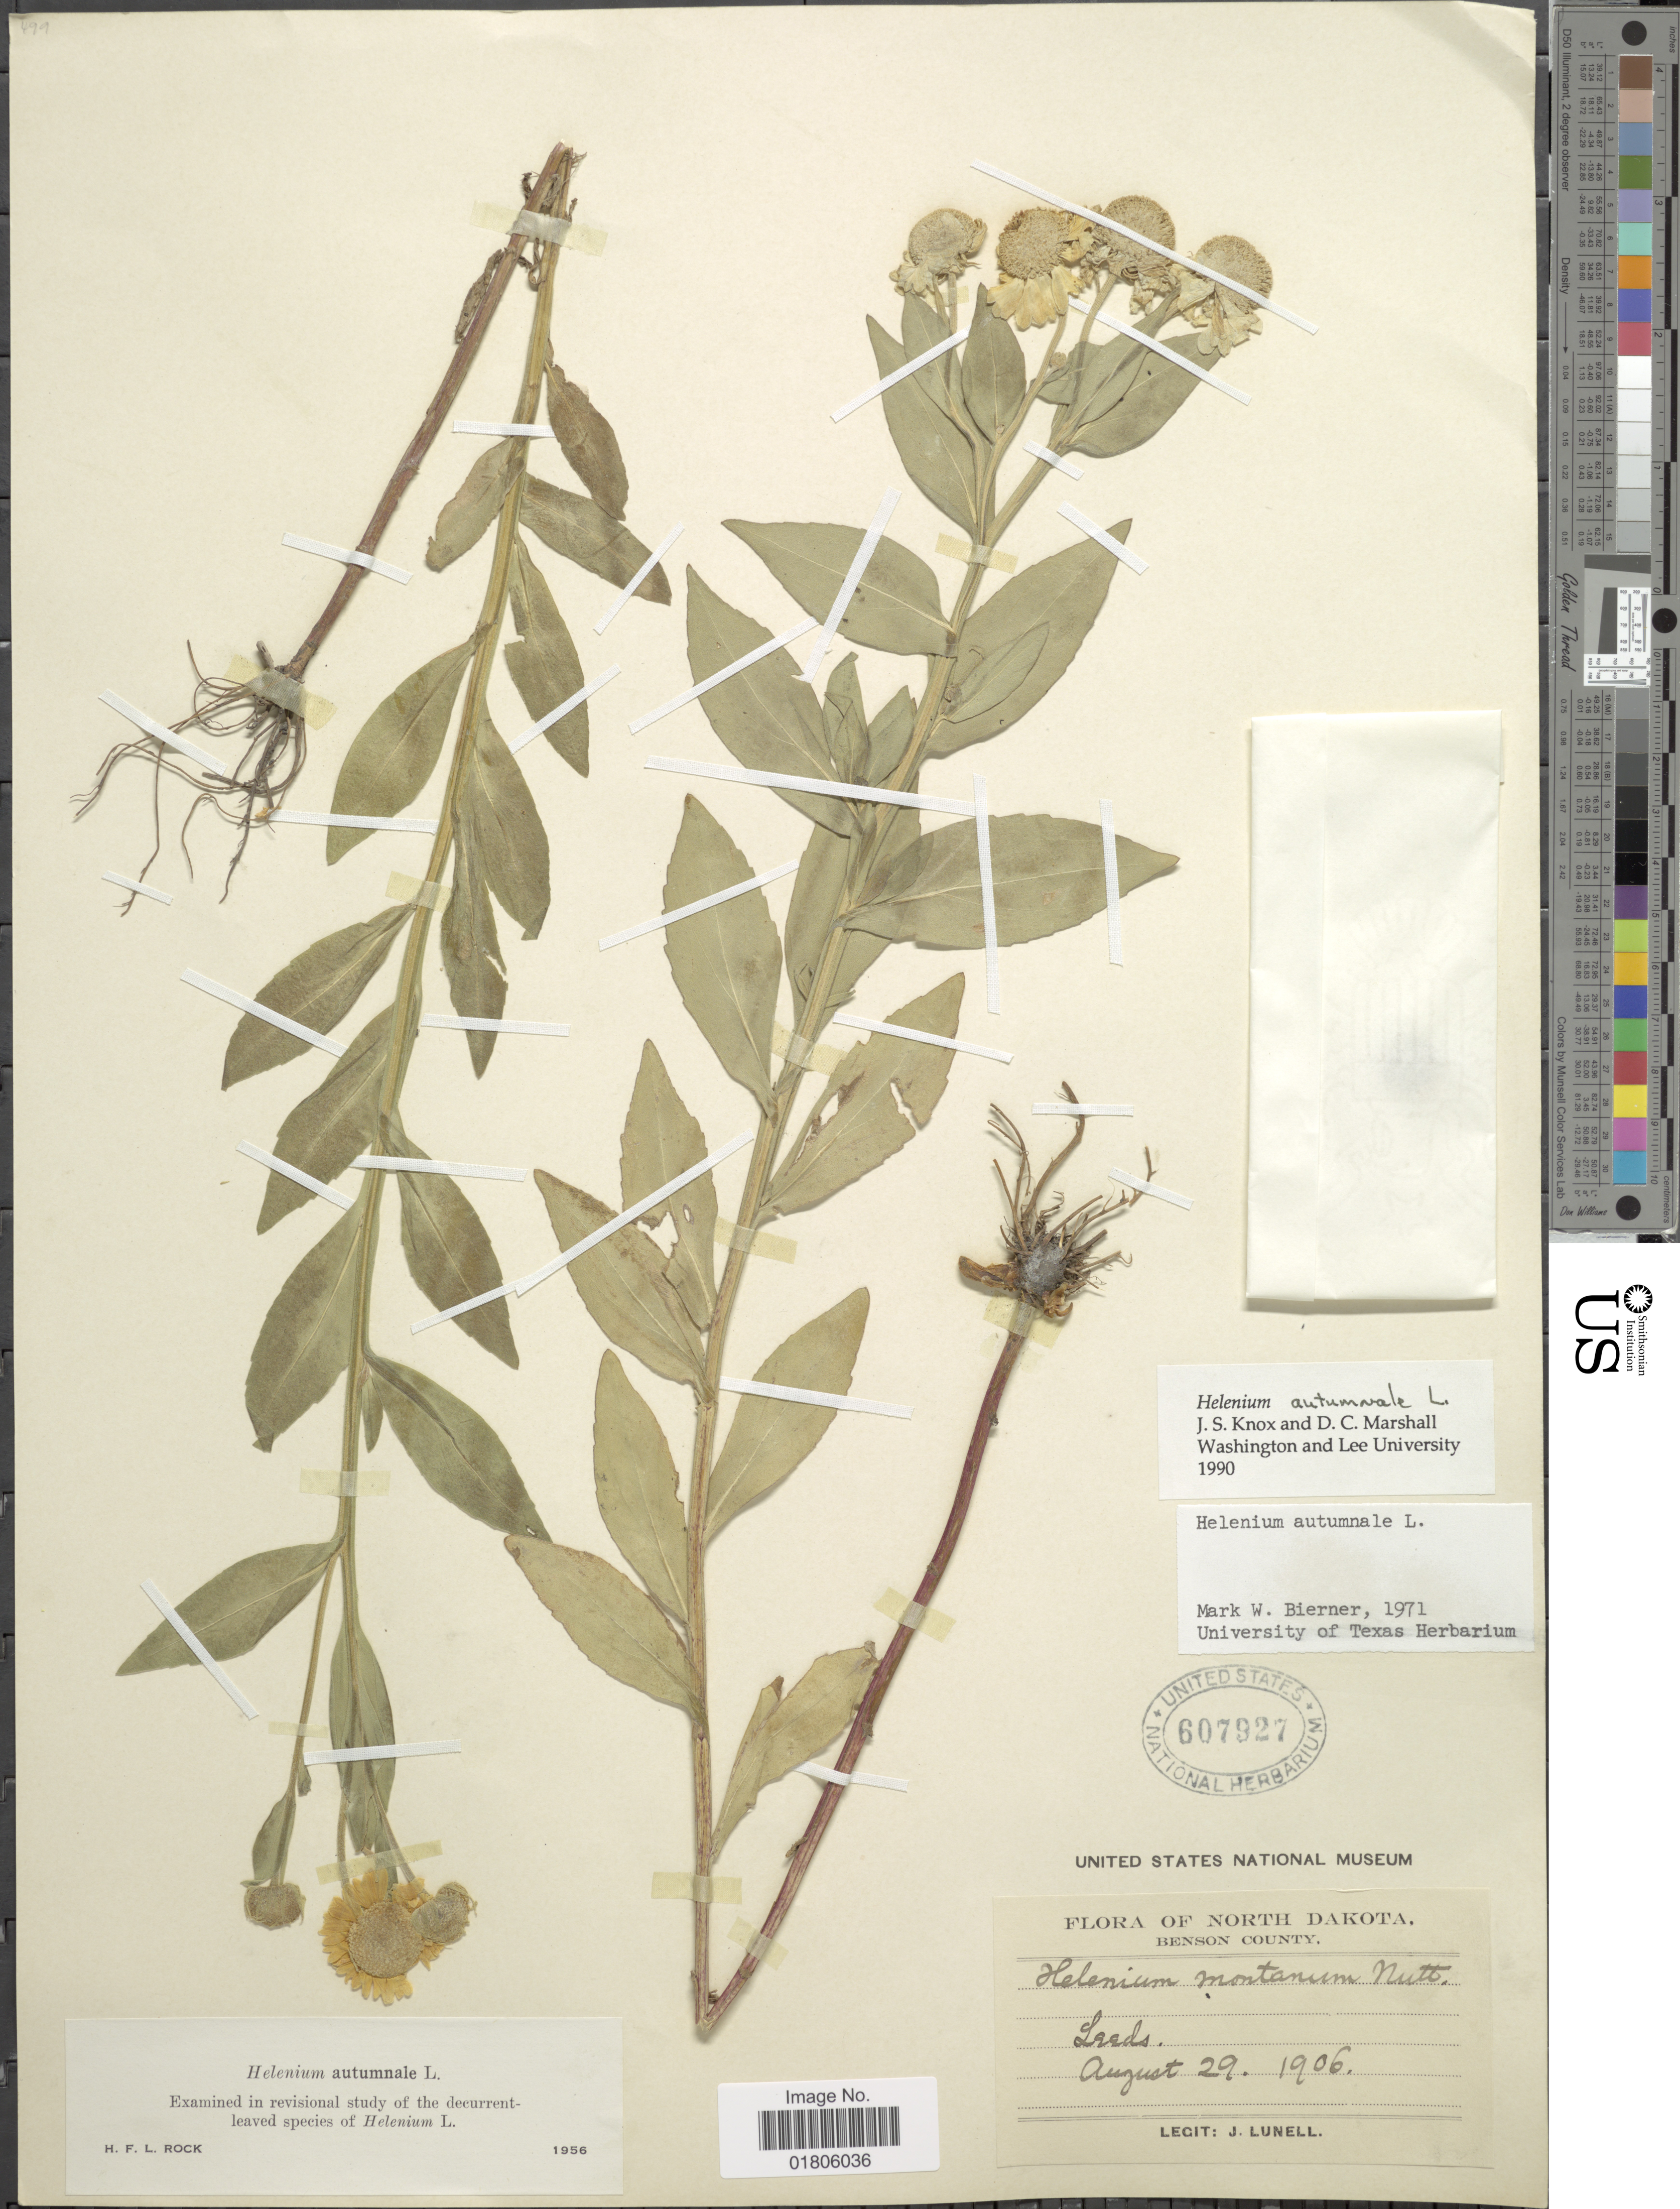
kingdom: Plantae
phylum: Tracheophyta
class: Magnoliopsida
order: Asterales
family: Asteraceae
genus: Helenium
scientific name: Helenium autumnale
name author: L.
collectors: J. Lunell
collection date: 1906-08-29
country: United States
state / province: North Dakota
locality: Leeds, Benson County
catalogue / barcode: US 607927